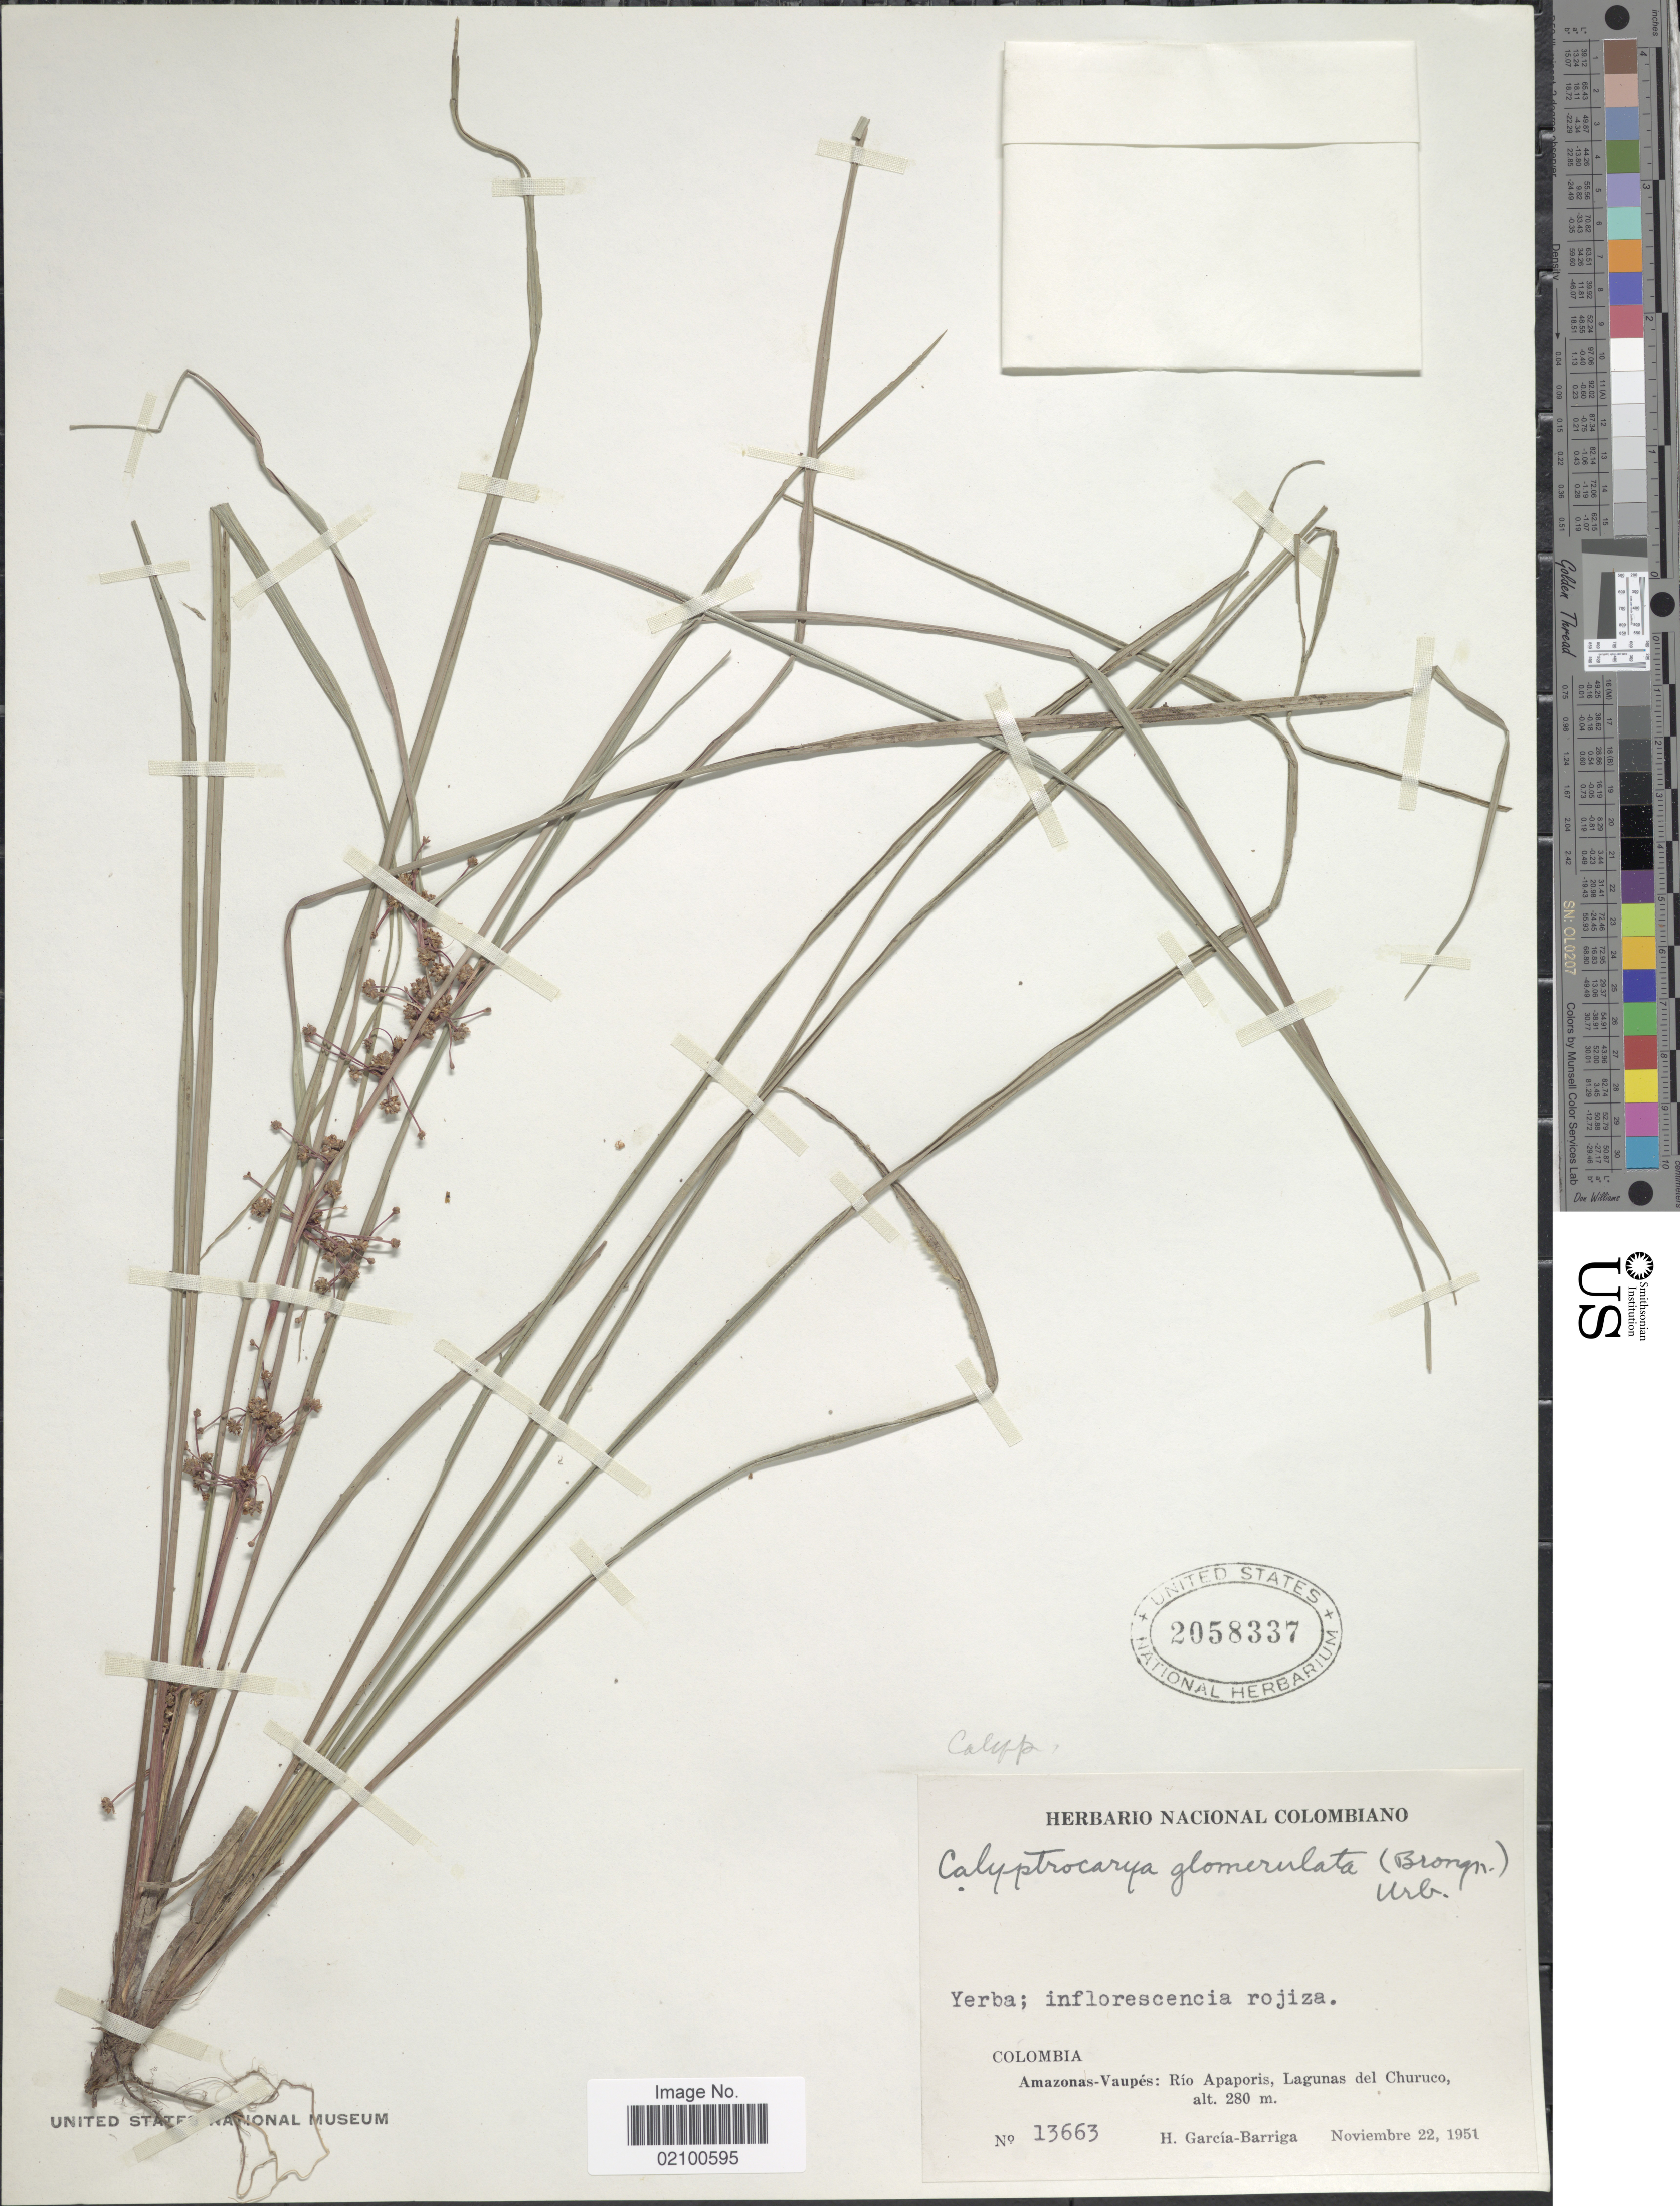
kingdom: Plantae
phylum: Tracheophyta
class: Liliopsida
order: Poales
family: Cyperaceae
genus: Calyptrocarya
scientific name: Calyptrocarya glomerulata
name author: (Brongn.) Urb.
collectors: H. García Barriga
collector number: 13663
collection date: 1951-11-22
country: Colombia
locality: Amazonas-Vaupes, Rio Apaporis, Lagunas del Churuco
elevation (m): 280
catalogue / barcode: US 2058337